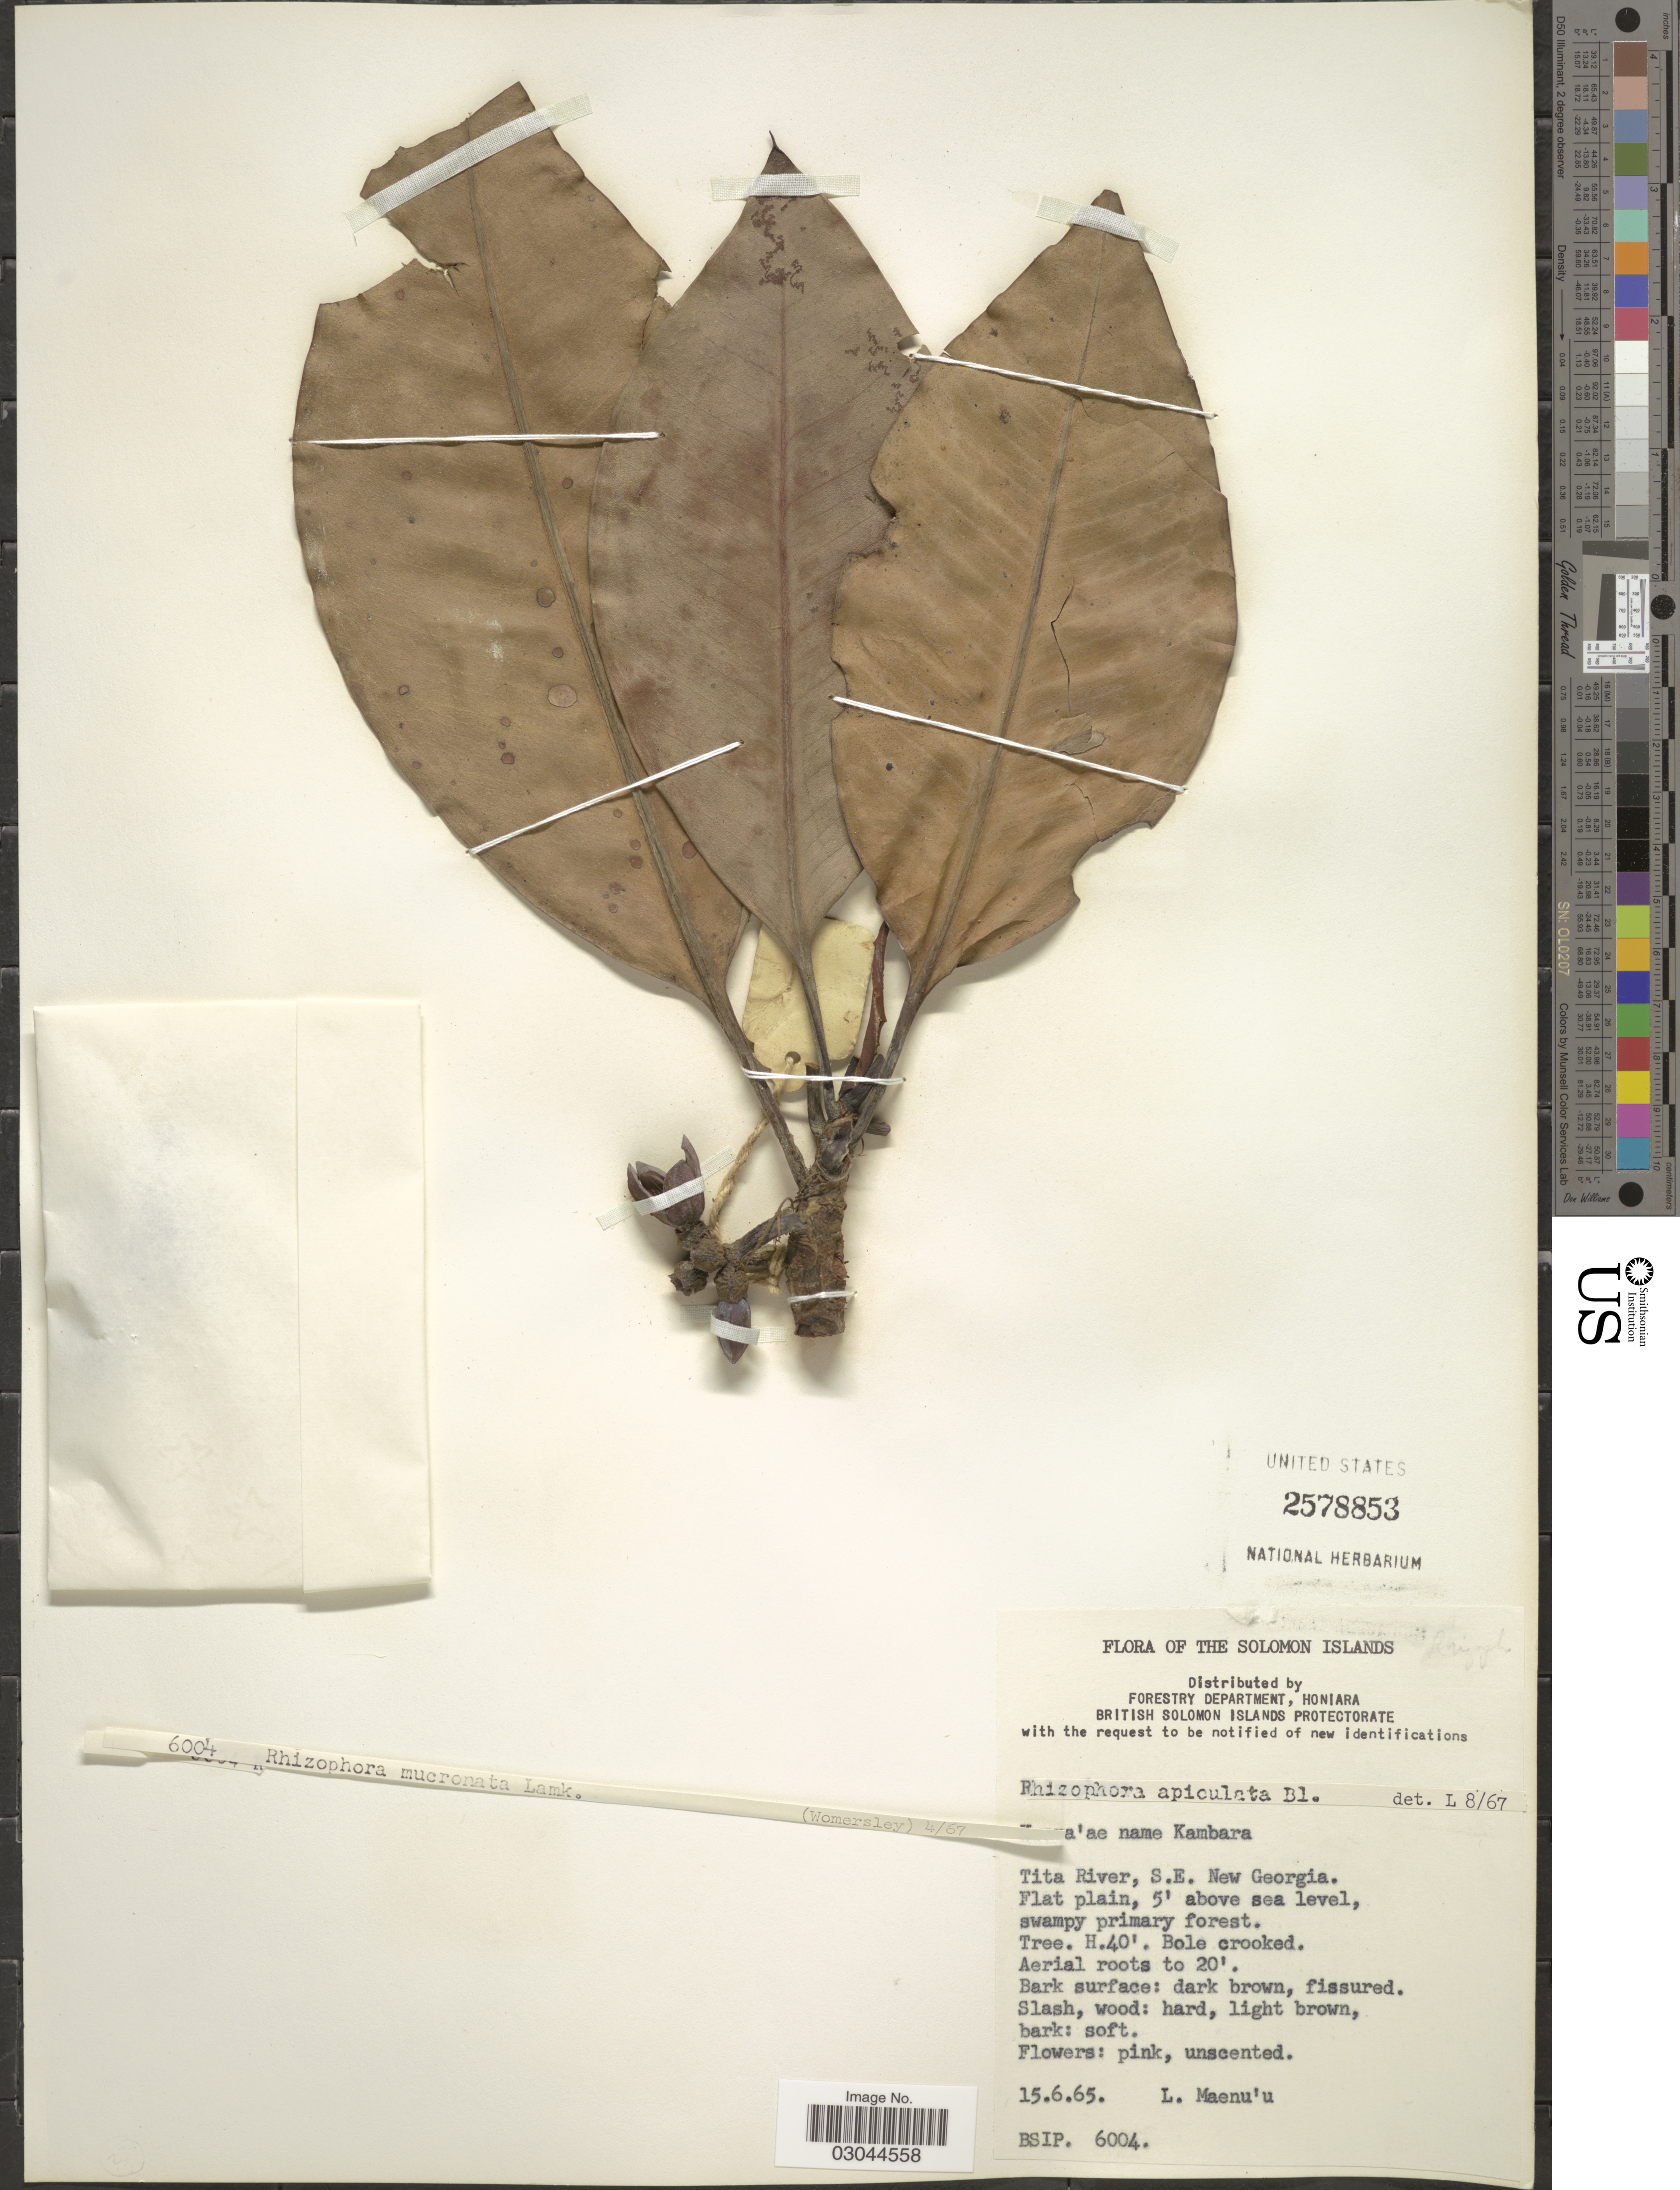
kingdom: Plantae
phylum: Tracheophyta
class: Magnoliopsida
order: Malpighiales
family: Rhizophoraceae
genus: Rhizophora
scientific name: Rhizophora apiculata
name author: Blume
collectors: L. Maenu'u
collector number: BSIP 6004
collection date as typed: Transcribed d/m/y: 15/6/65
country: Solomon Islands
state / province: Solomon Islands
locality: Tita River, S.E. New Georgia.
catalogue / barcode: US 2578853